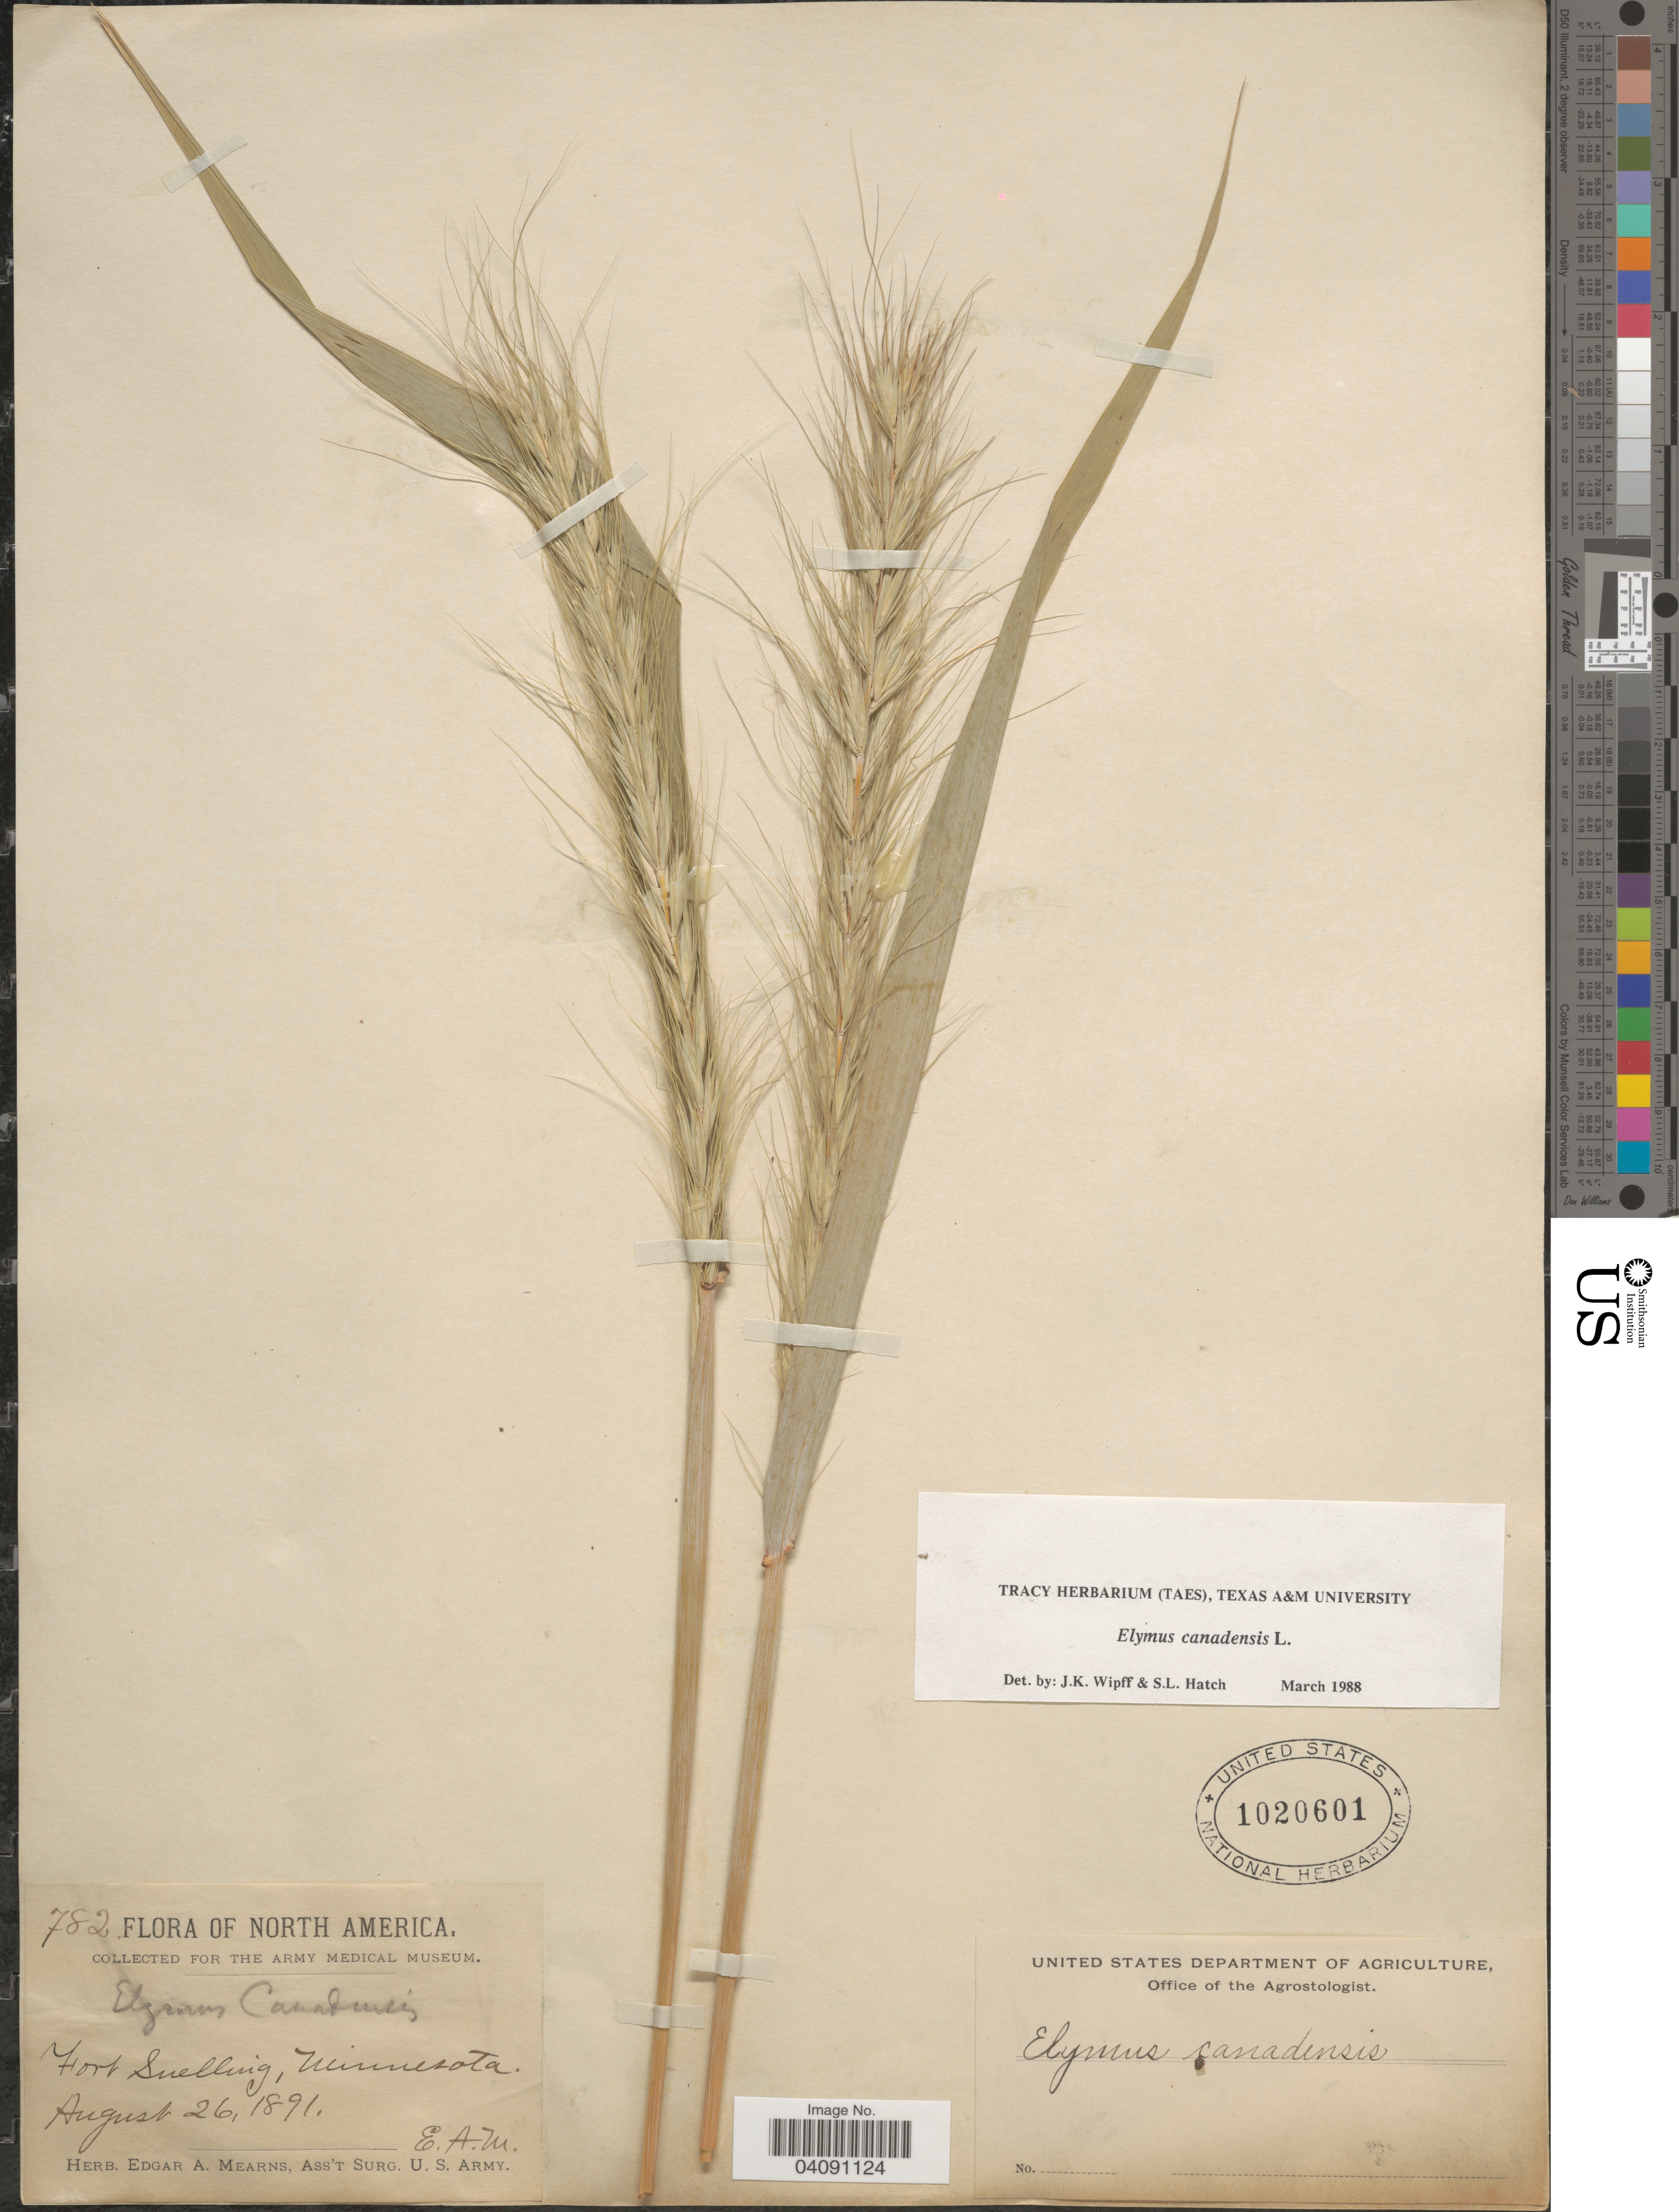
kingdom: Plantae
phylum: Tracheophyta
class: Liliopsida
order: Poales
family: Poaceae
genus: Elymus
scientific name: Elymus canadensis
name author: L.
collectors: E. A. Mearns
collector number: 782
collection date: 1891-08-26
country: United States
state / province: Minnesota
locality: Fort Snelling.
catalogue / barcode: US 1020601